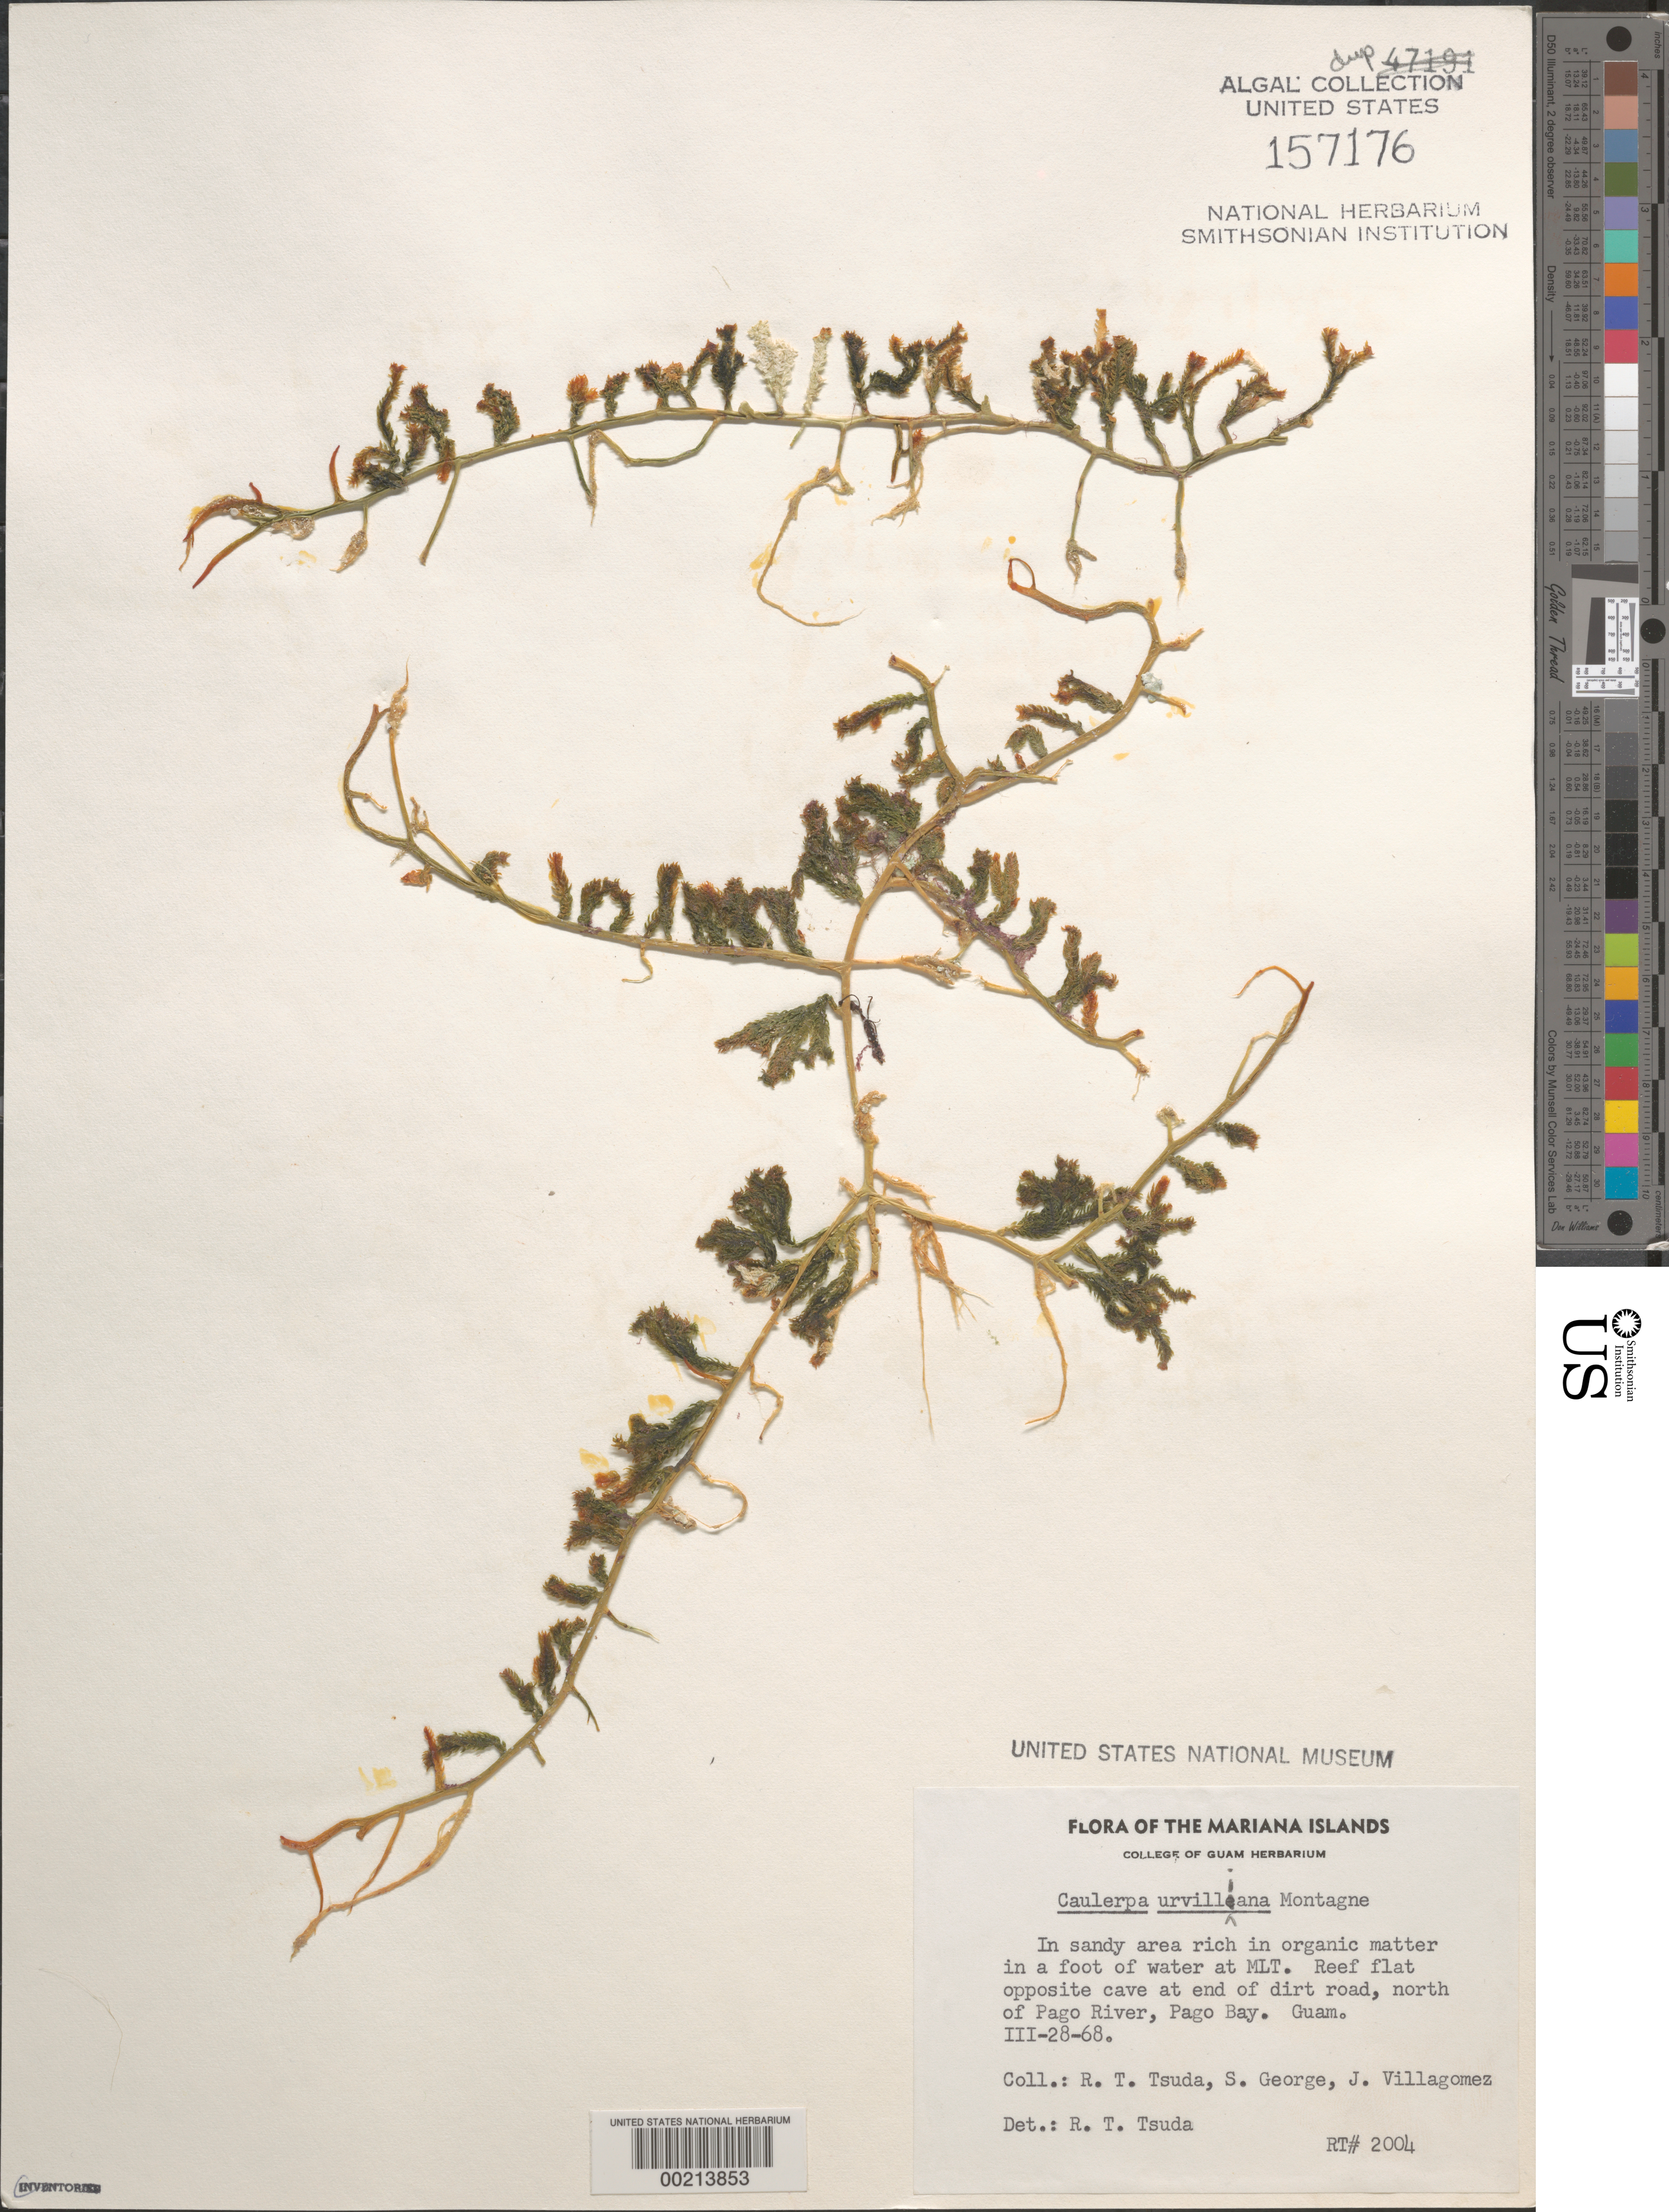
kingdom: Plantae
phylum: Chlorophyta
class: Ulvophyceae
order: Bryopsidales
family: Caulerpaceae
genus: Caulerpa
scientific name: Caulerpa urvilleana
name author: Mont.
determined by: Tsuda, R. T.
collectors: R. Tsuda, S. George & J. Villagomez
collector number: Rt 2004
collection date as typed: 28 Mar 1968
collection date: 1968-03-28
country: Guam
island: Guam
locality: Pago Bay north of Pago River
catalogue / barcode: US 157176